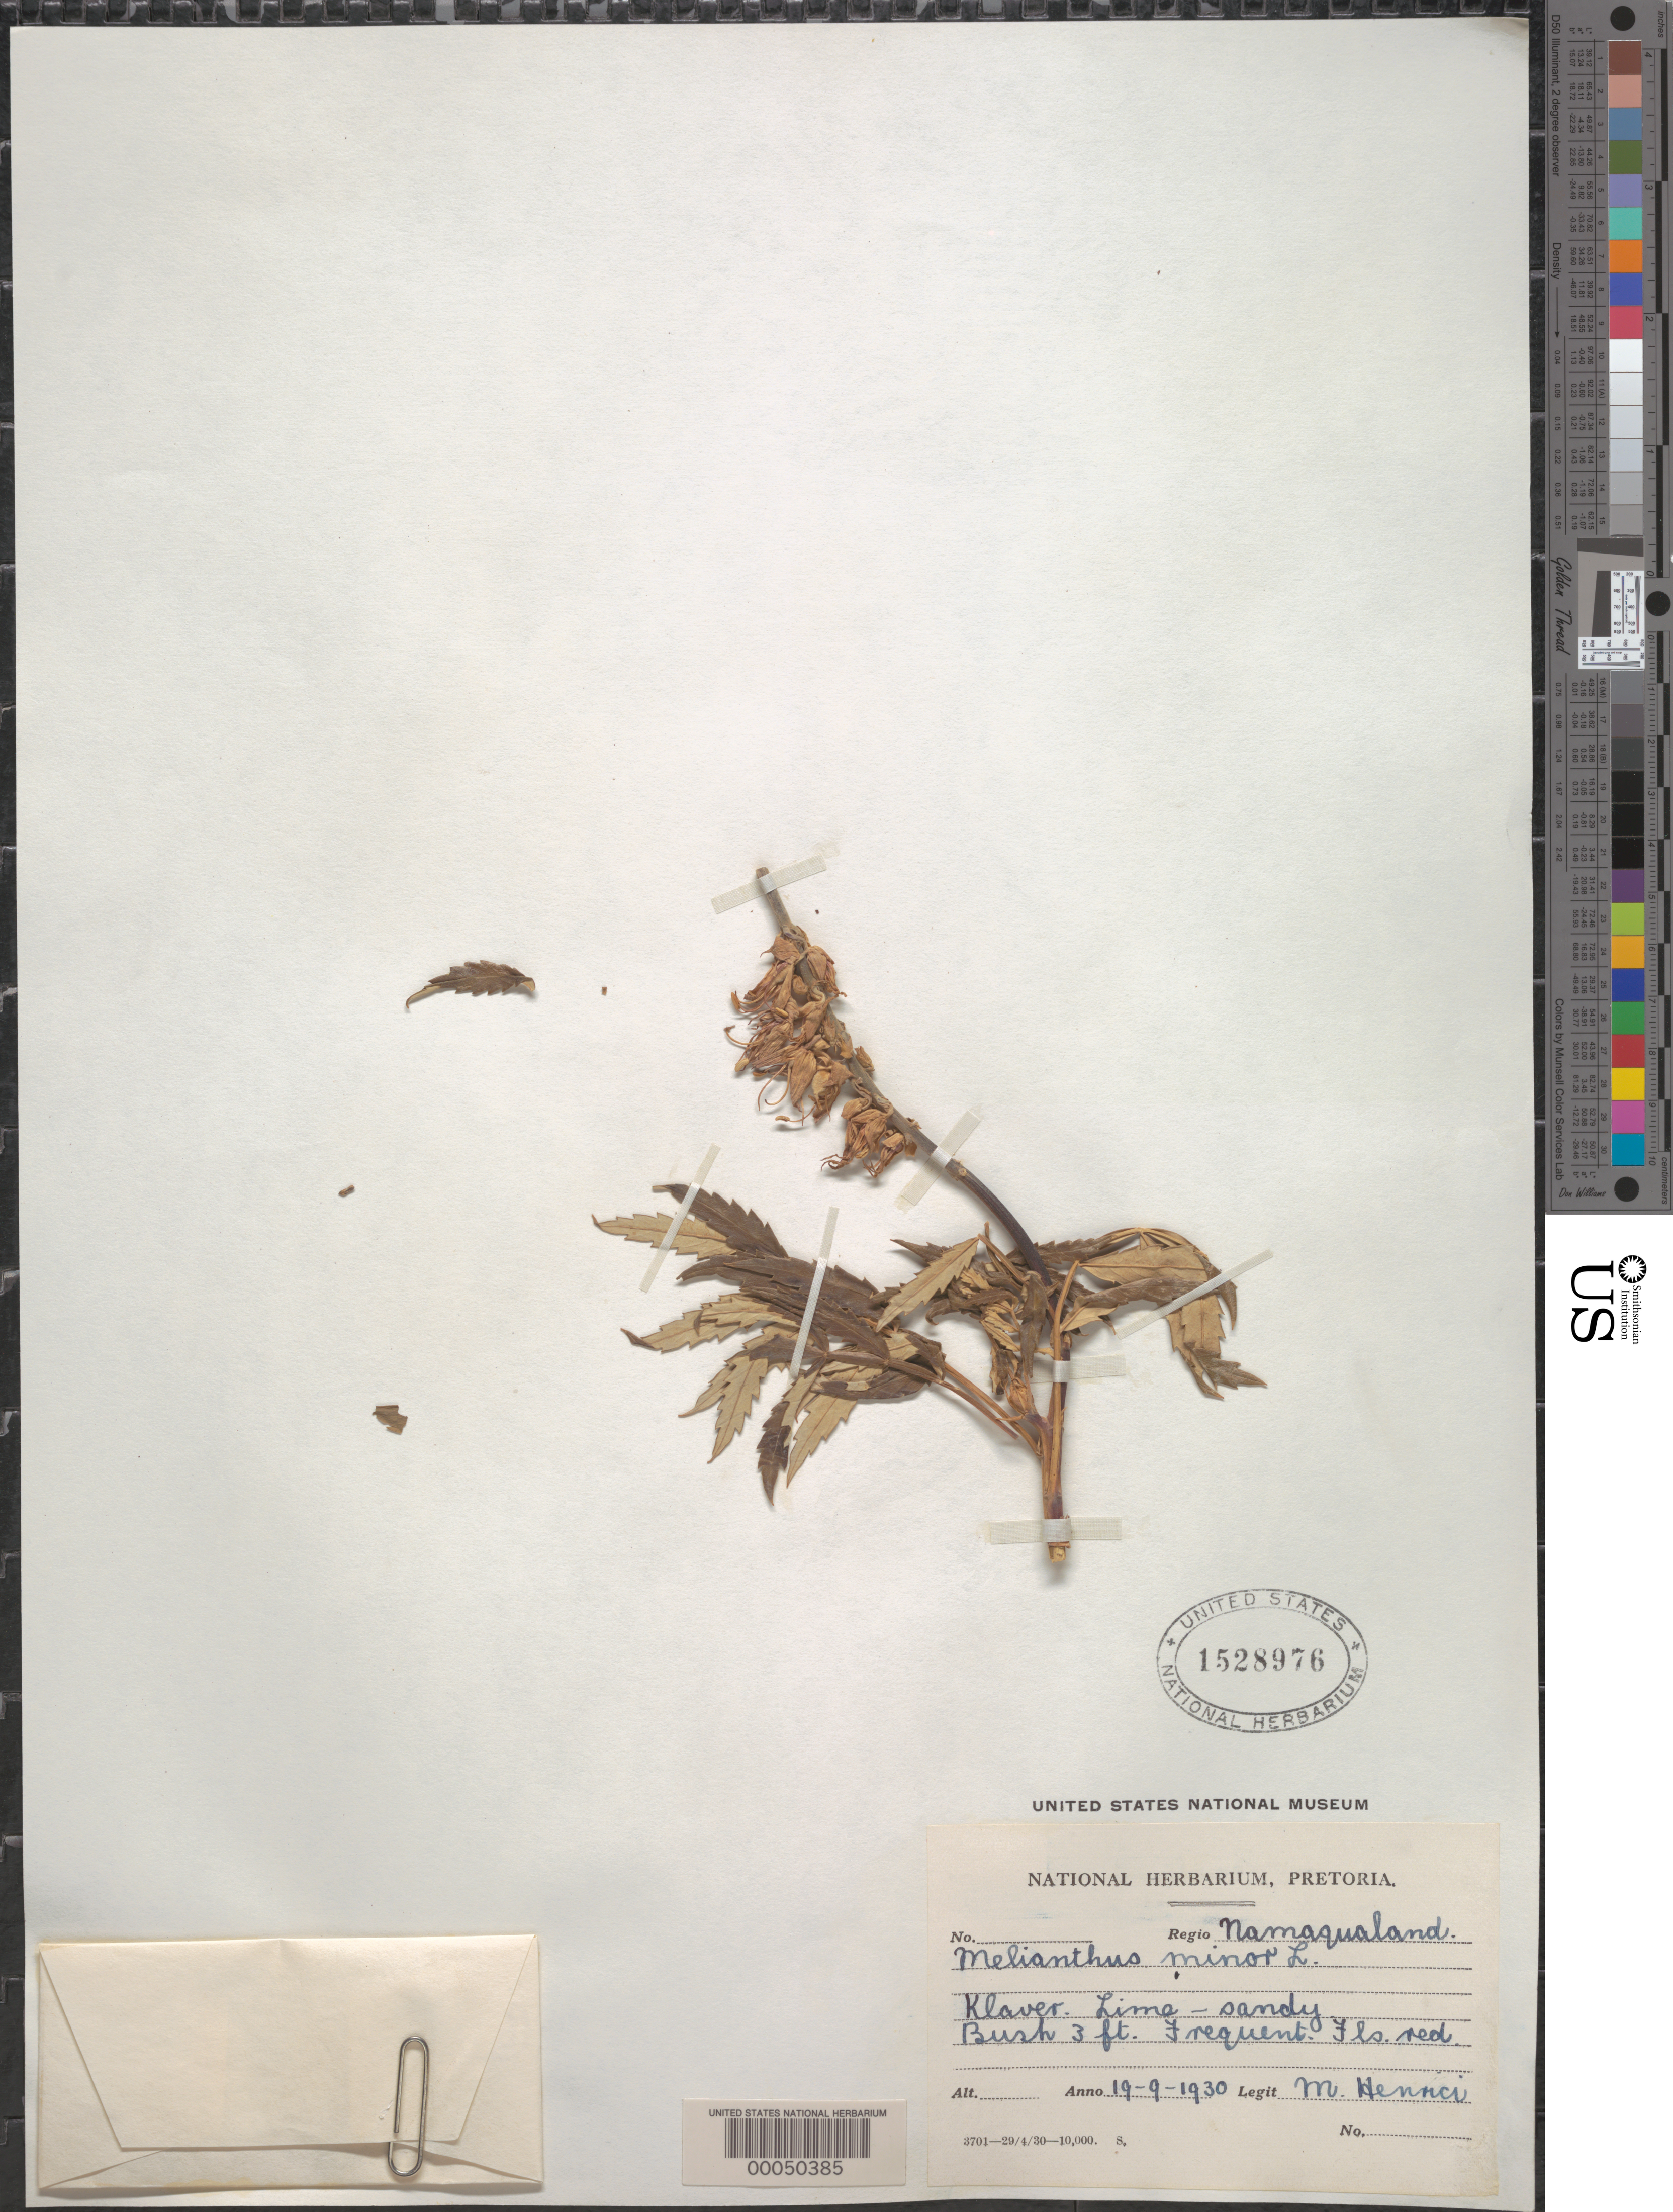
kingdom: Plantae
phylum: Tracheophyta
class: Magnoliopsida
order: Geraniales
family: Melianthaceae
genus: Melianthus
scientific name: Melianthus minor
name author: L.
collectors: M. Hennci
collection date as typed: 19 Sep 1930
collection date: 1930-09-19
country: Namibia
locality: Namaqualand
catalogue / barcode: US 1528976